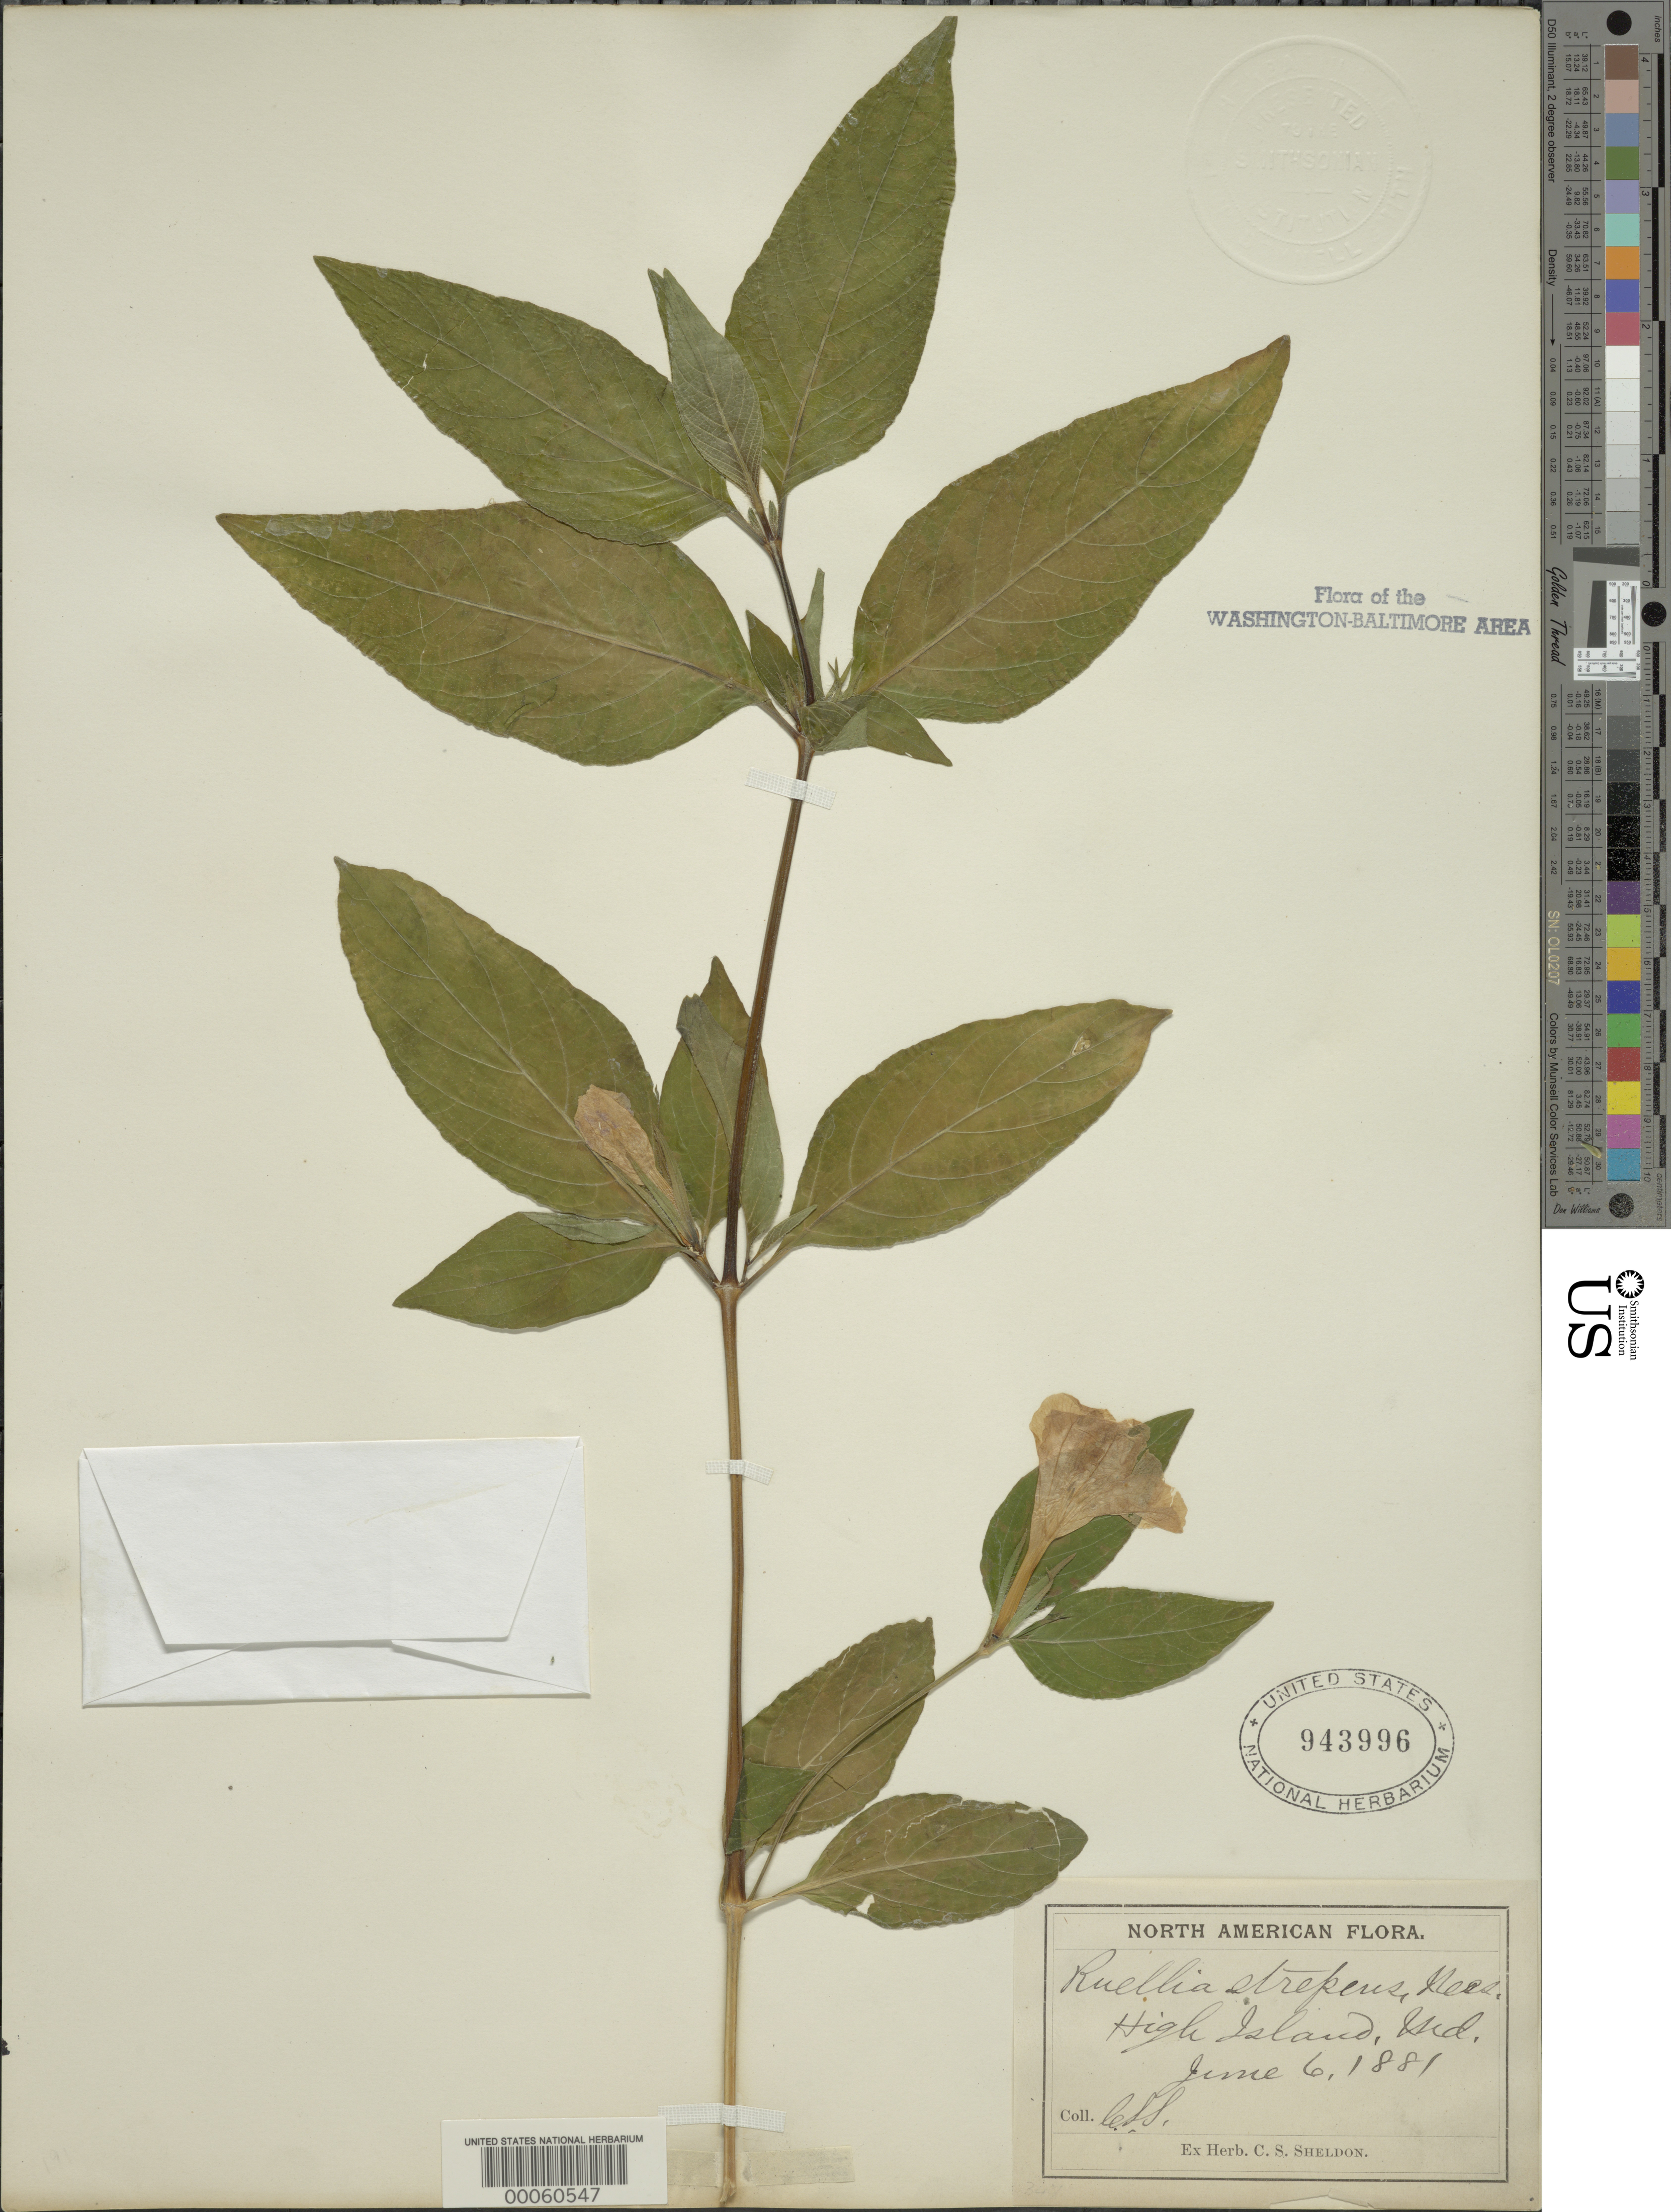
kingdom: Plantae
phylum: Tracheophyta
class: Magnoliopsida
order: Lamiales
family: Acanthaceae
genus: Ruellia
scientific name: Ruellia strepens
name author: L.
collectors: C. S. Sheldon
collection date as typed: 06 Jun 1881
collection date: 1881-06-06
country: United States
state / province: Maryland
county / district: Montgomery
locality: High Island C. & O. Canal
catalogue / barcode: US 943996